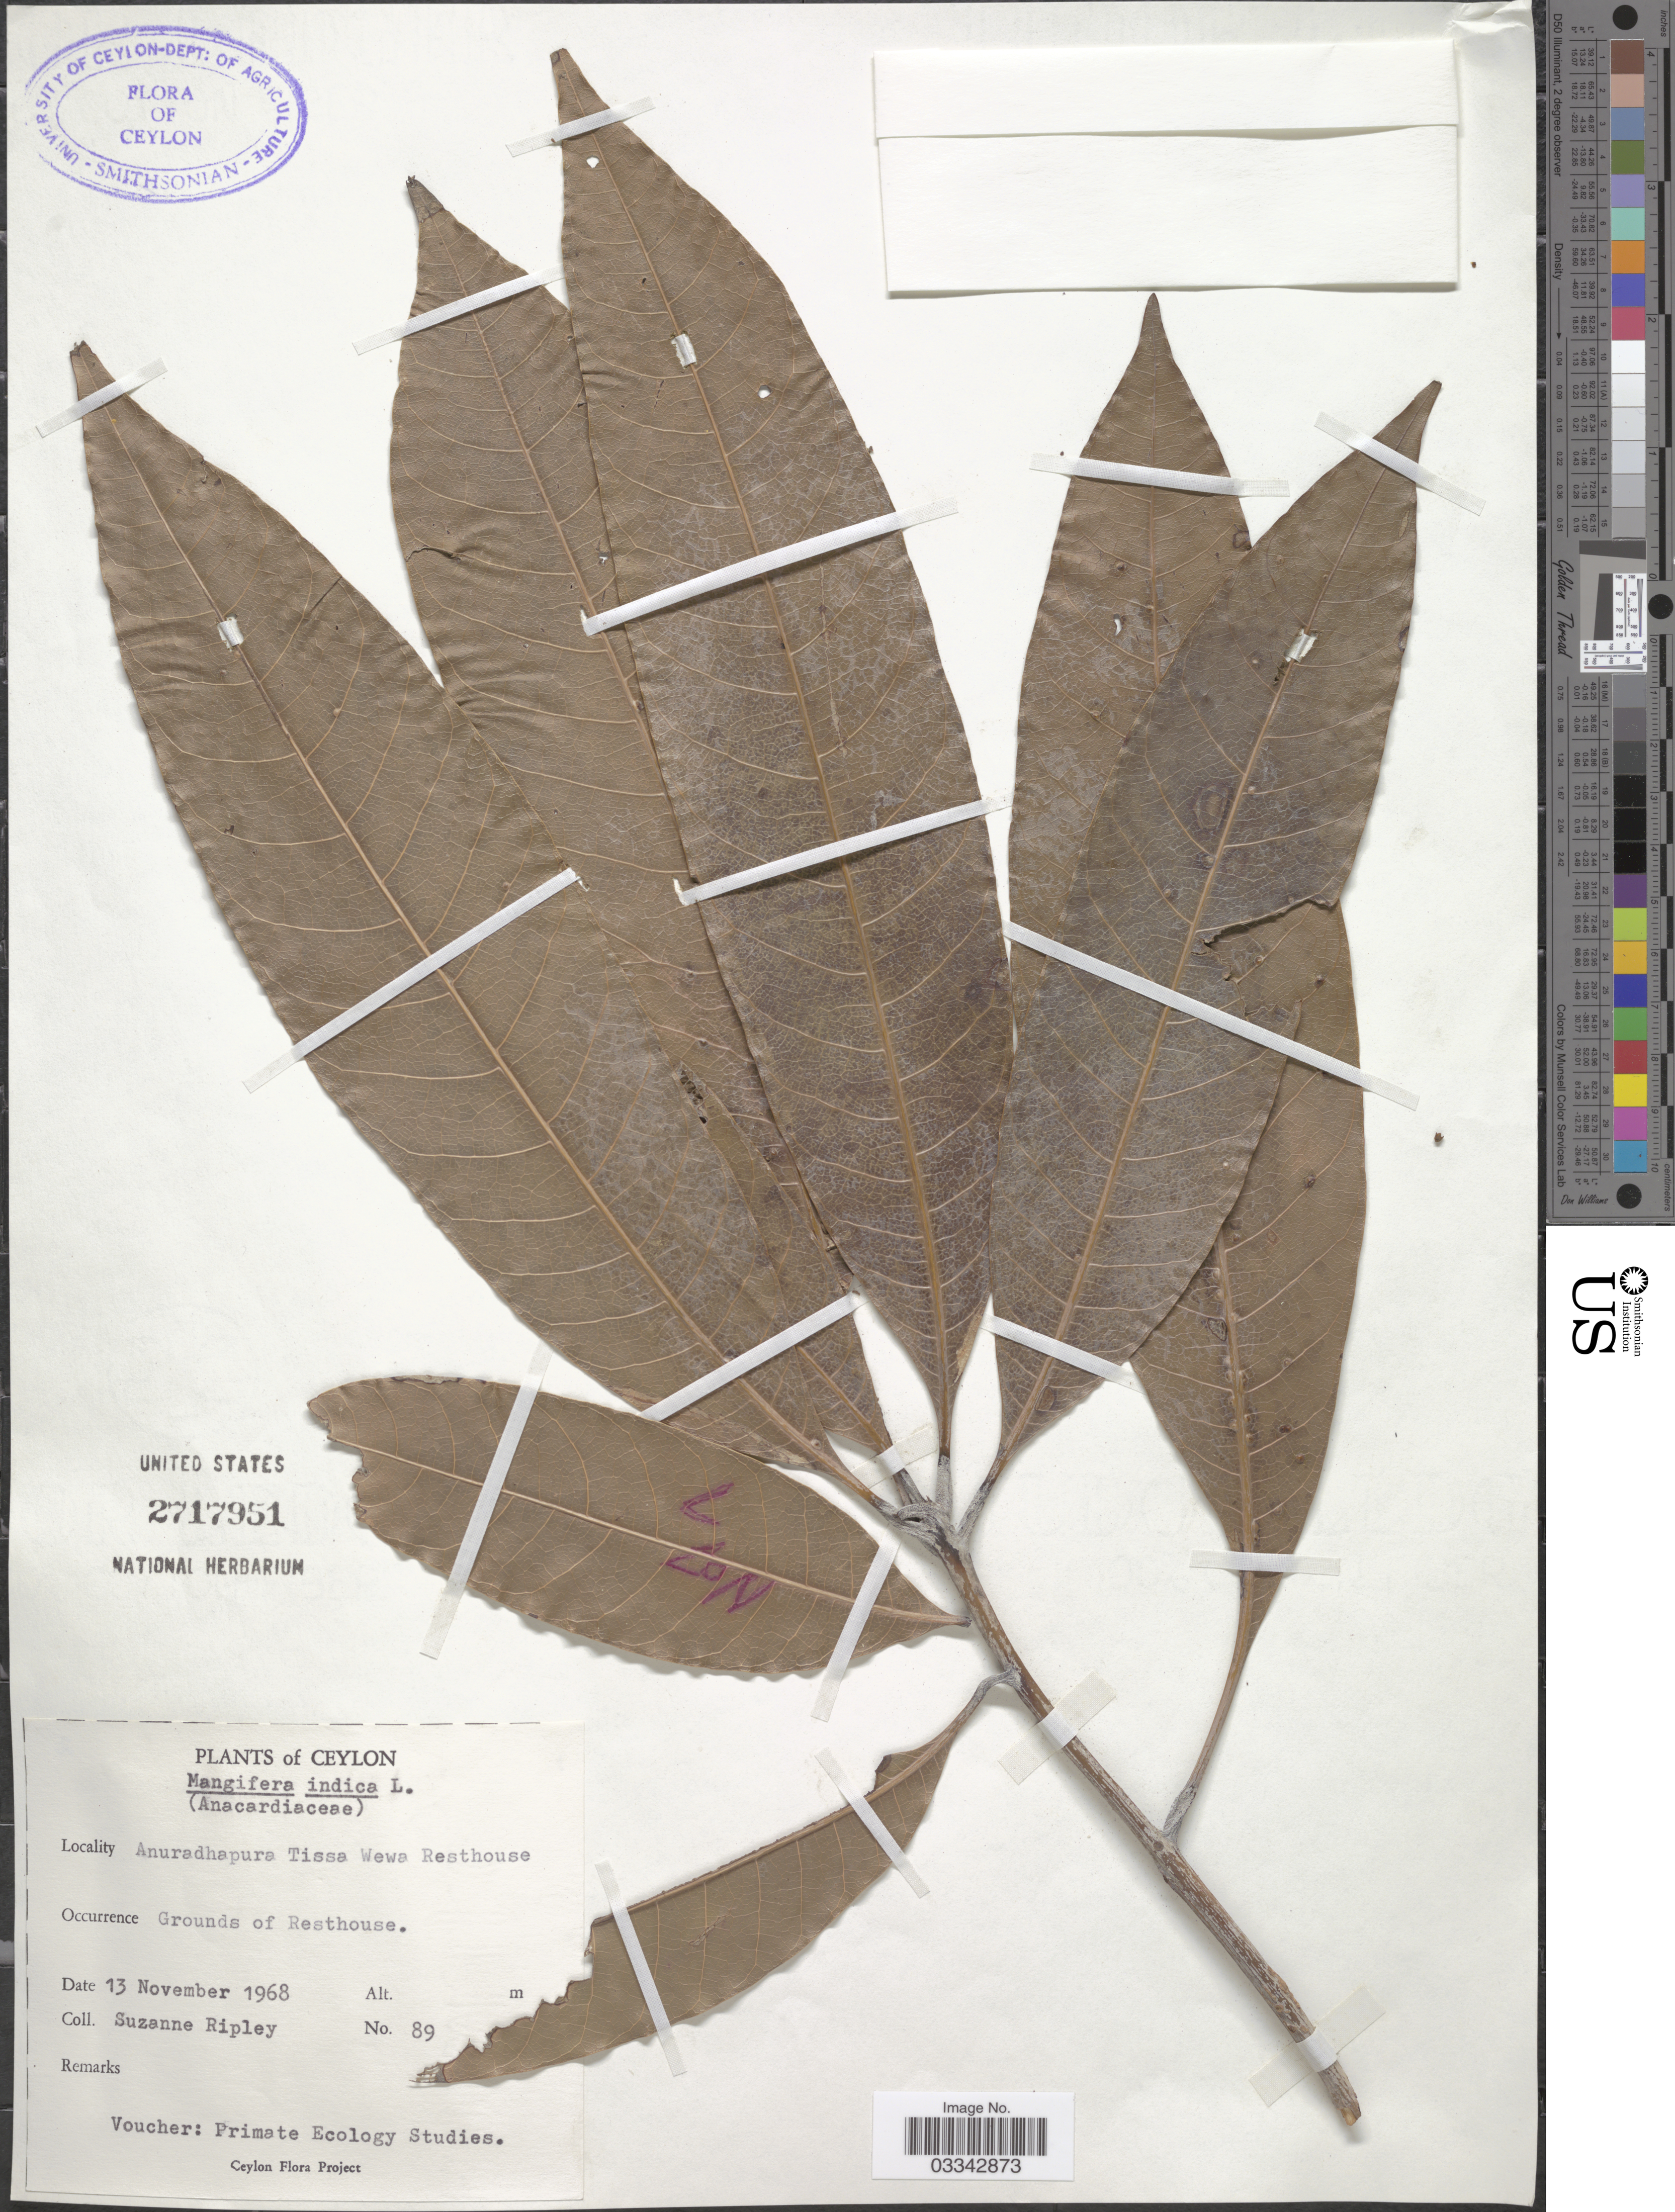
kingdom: Plantae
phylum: Tracheophyta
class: Magnoliopsida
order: Sapindales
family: Anacardiaceae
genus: Mangifera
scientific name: Mangifera indica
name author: L.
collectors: S. Ripley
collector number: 89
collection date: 1968-11-13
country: Sri Lanka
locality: Ceylon. Anuradhapura Tissa Wewa Resthouse. Grounds of Resthouse.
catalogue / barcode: US 2717951